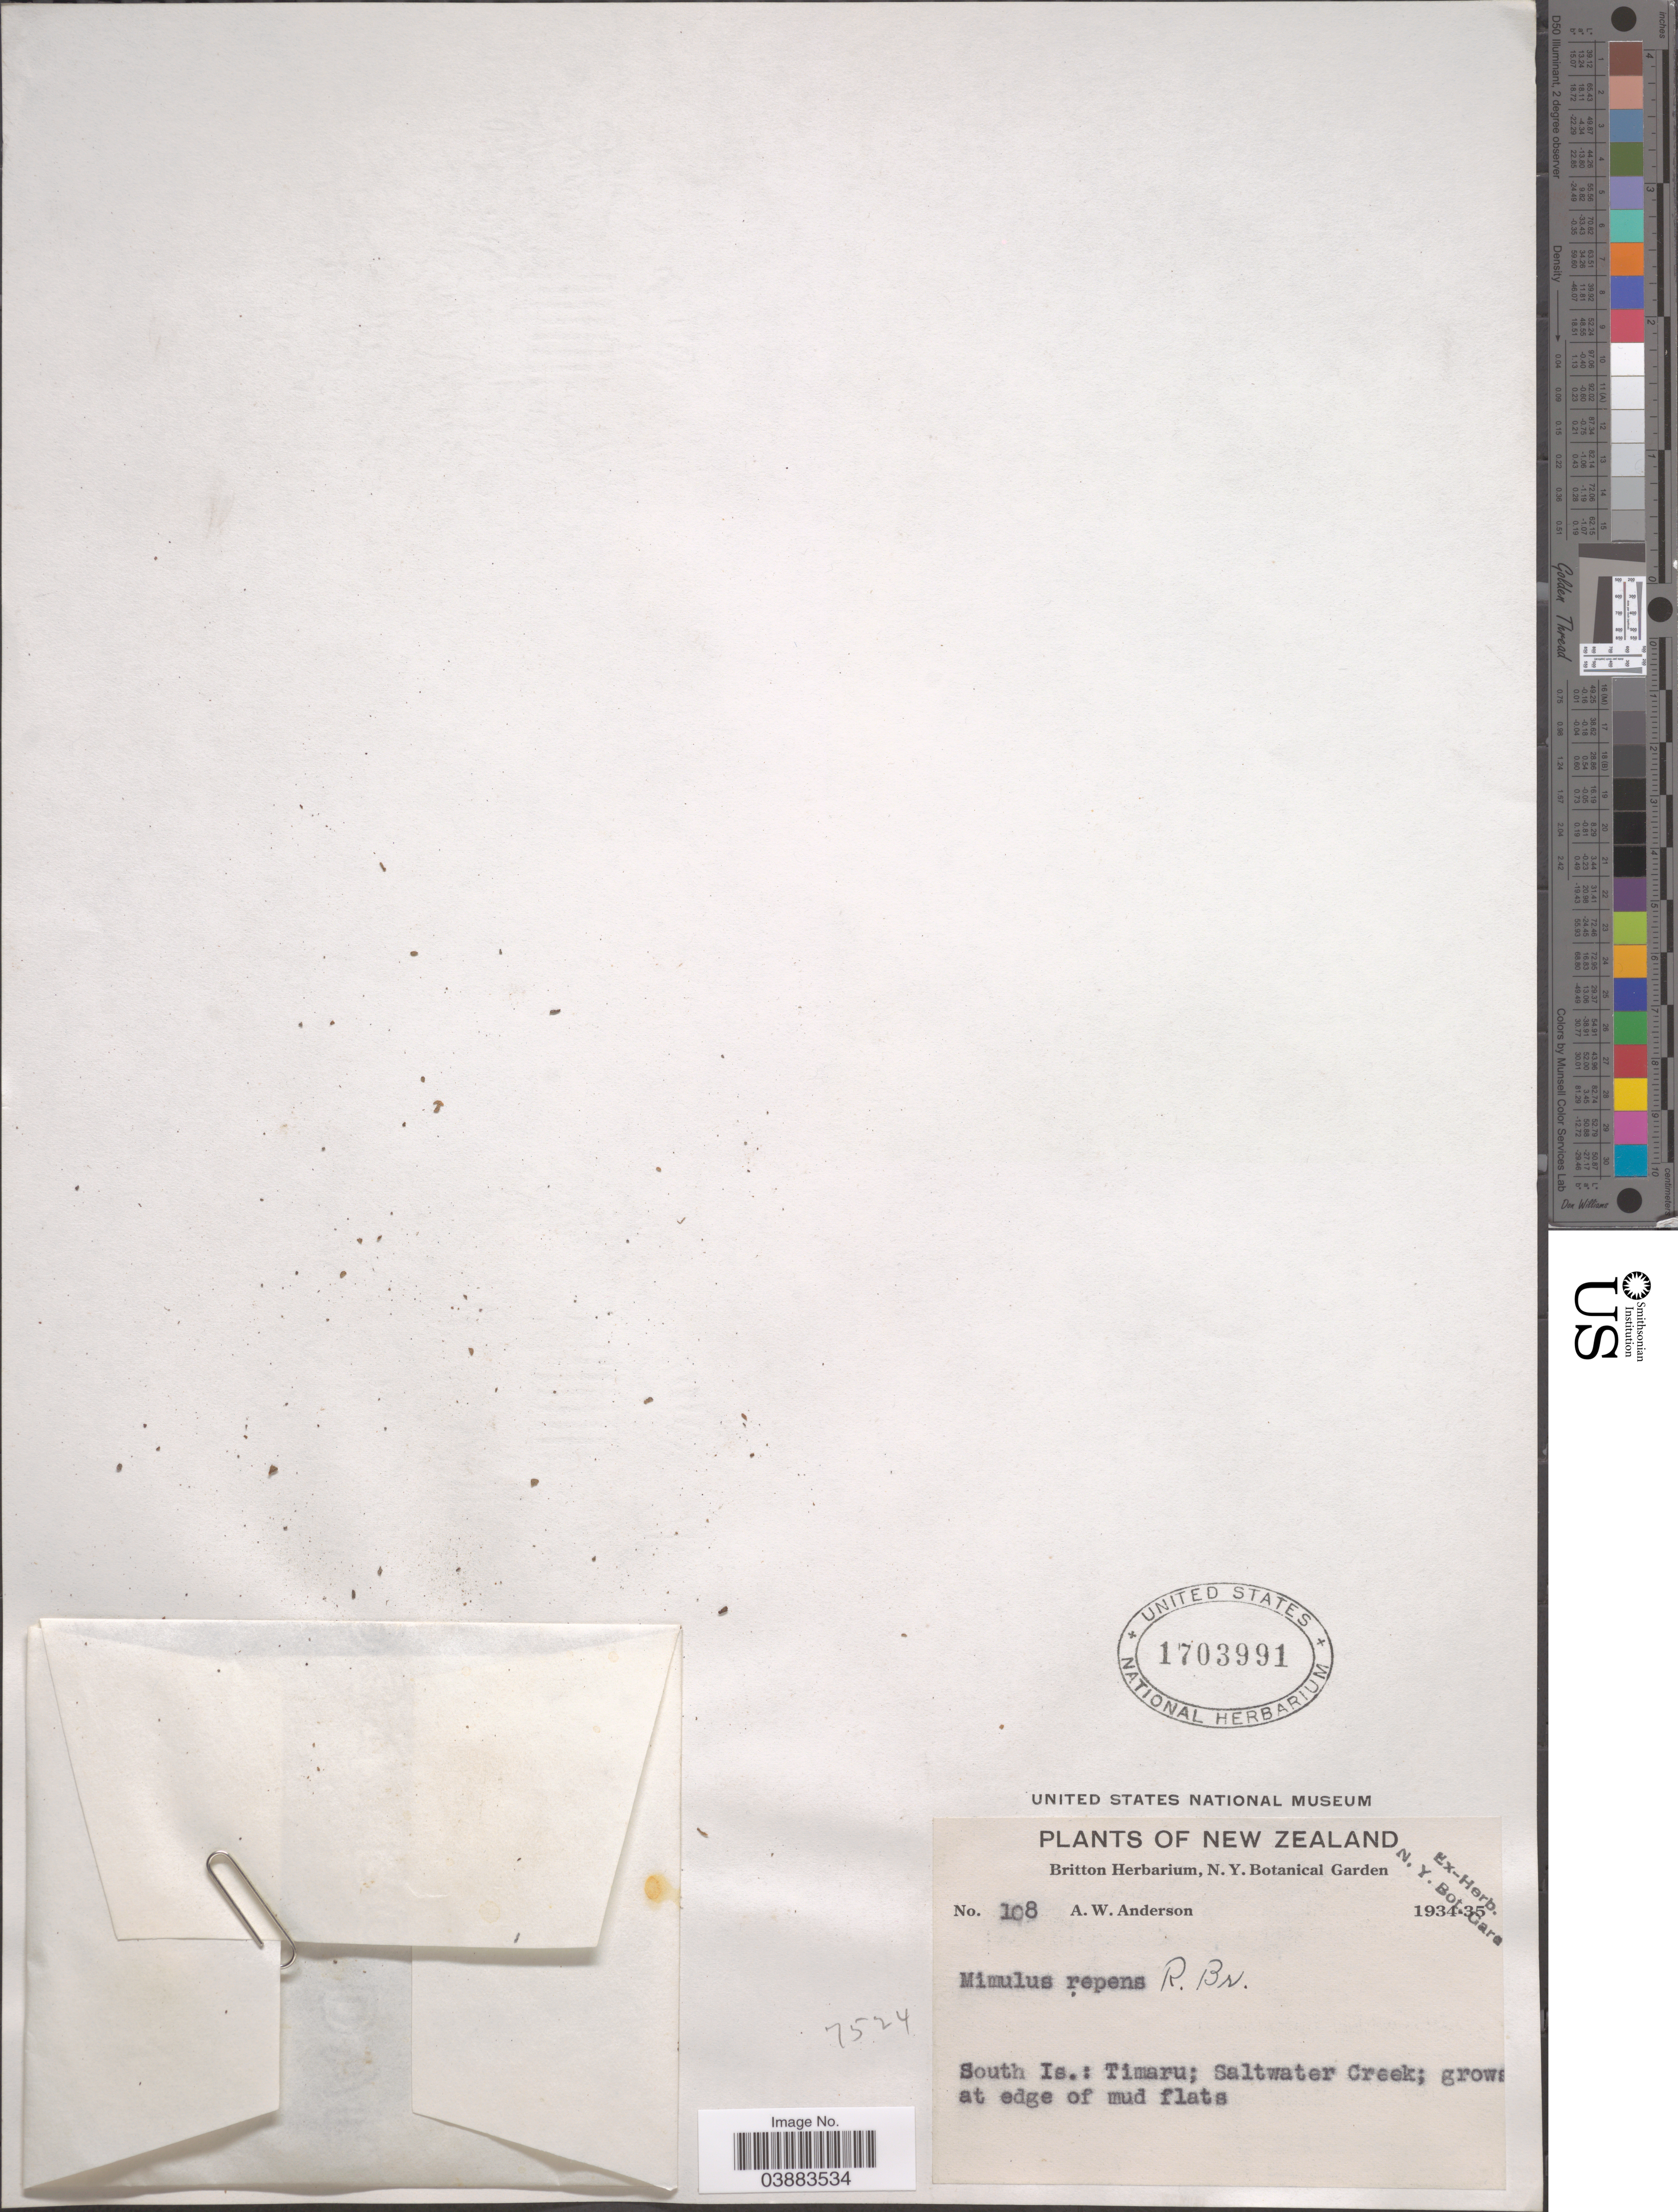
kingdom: Plantae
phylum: Tracheophyta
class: Magnoliopsida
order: Lamiales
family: Phrymaceae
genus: Mimulus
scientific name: Mimulus repens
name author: R. Br.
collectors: A. W. Anderson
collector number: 108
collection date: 1934/1935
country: New Zealand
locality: South Is.: Timaru; Saltwater Creek.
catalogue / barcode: US 1703991